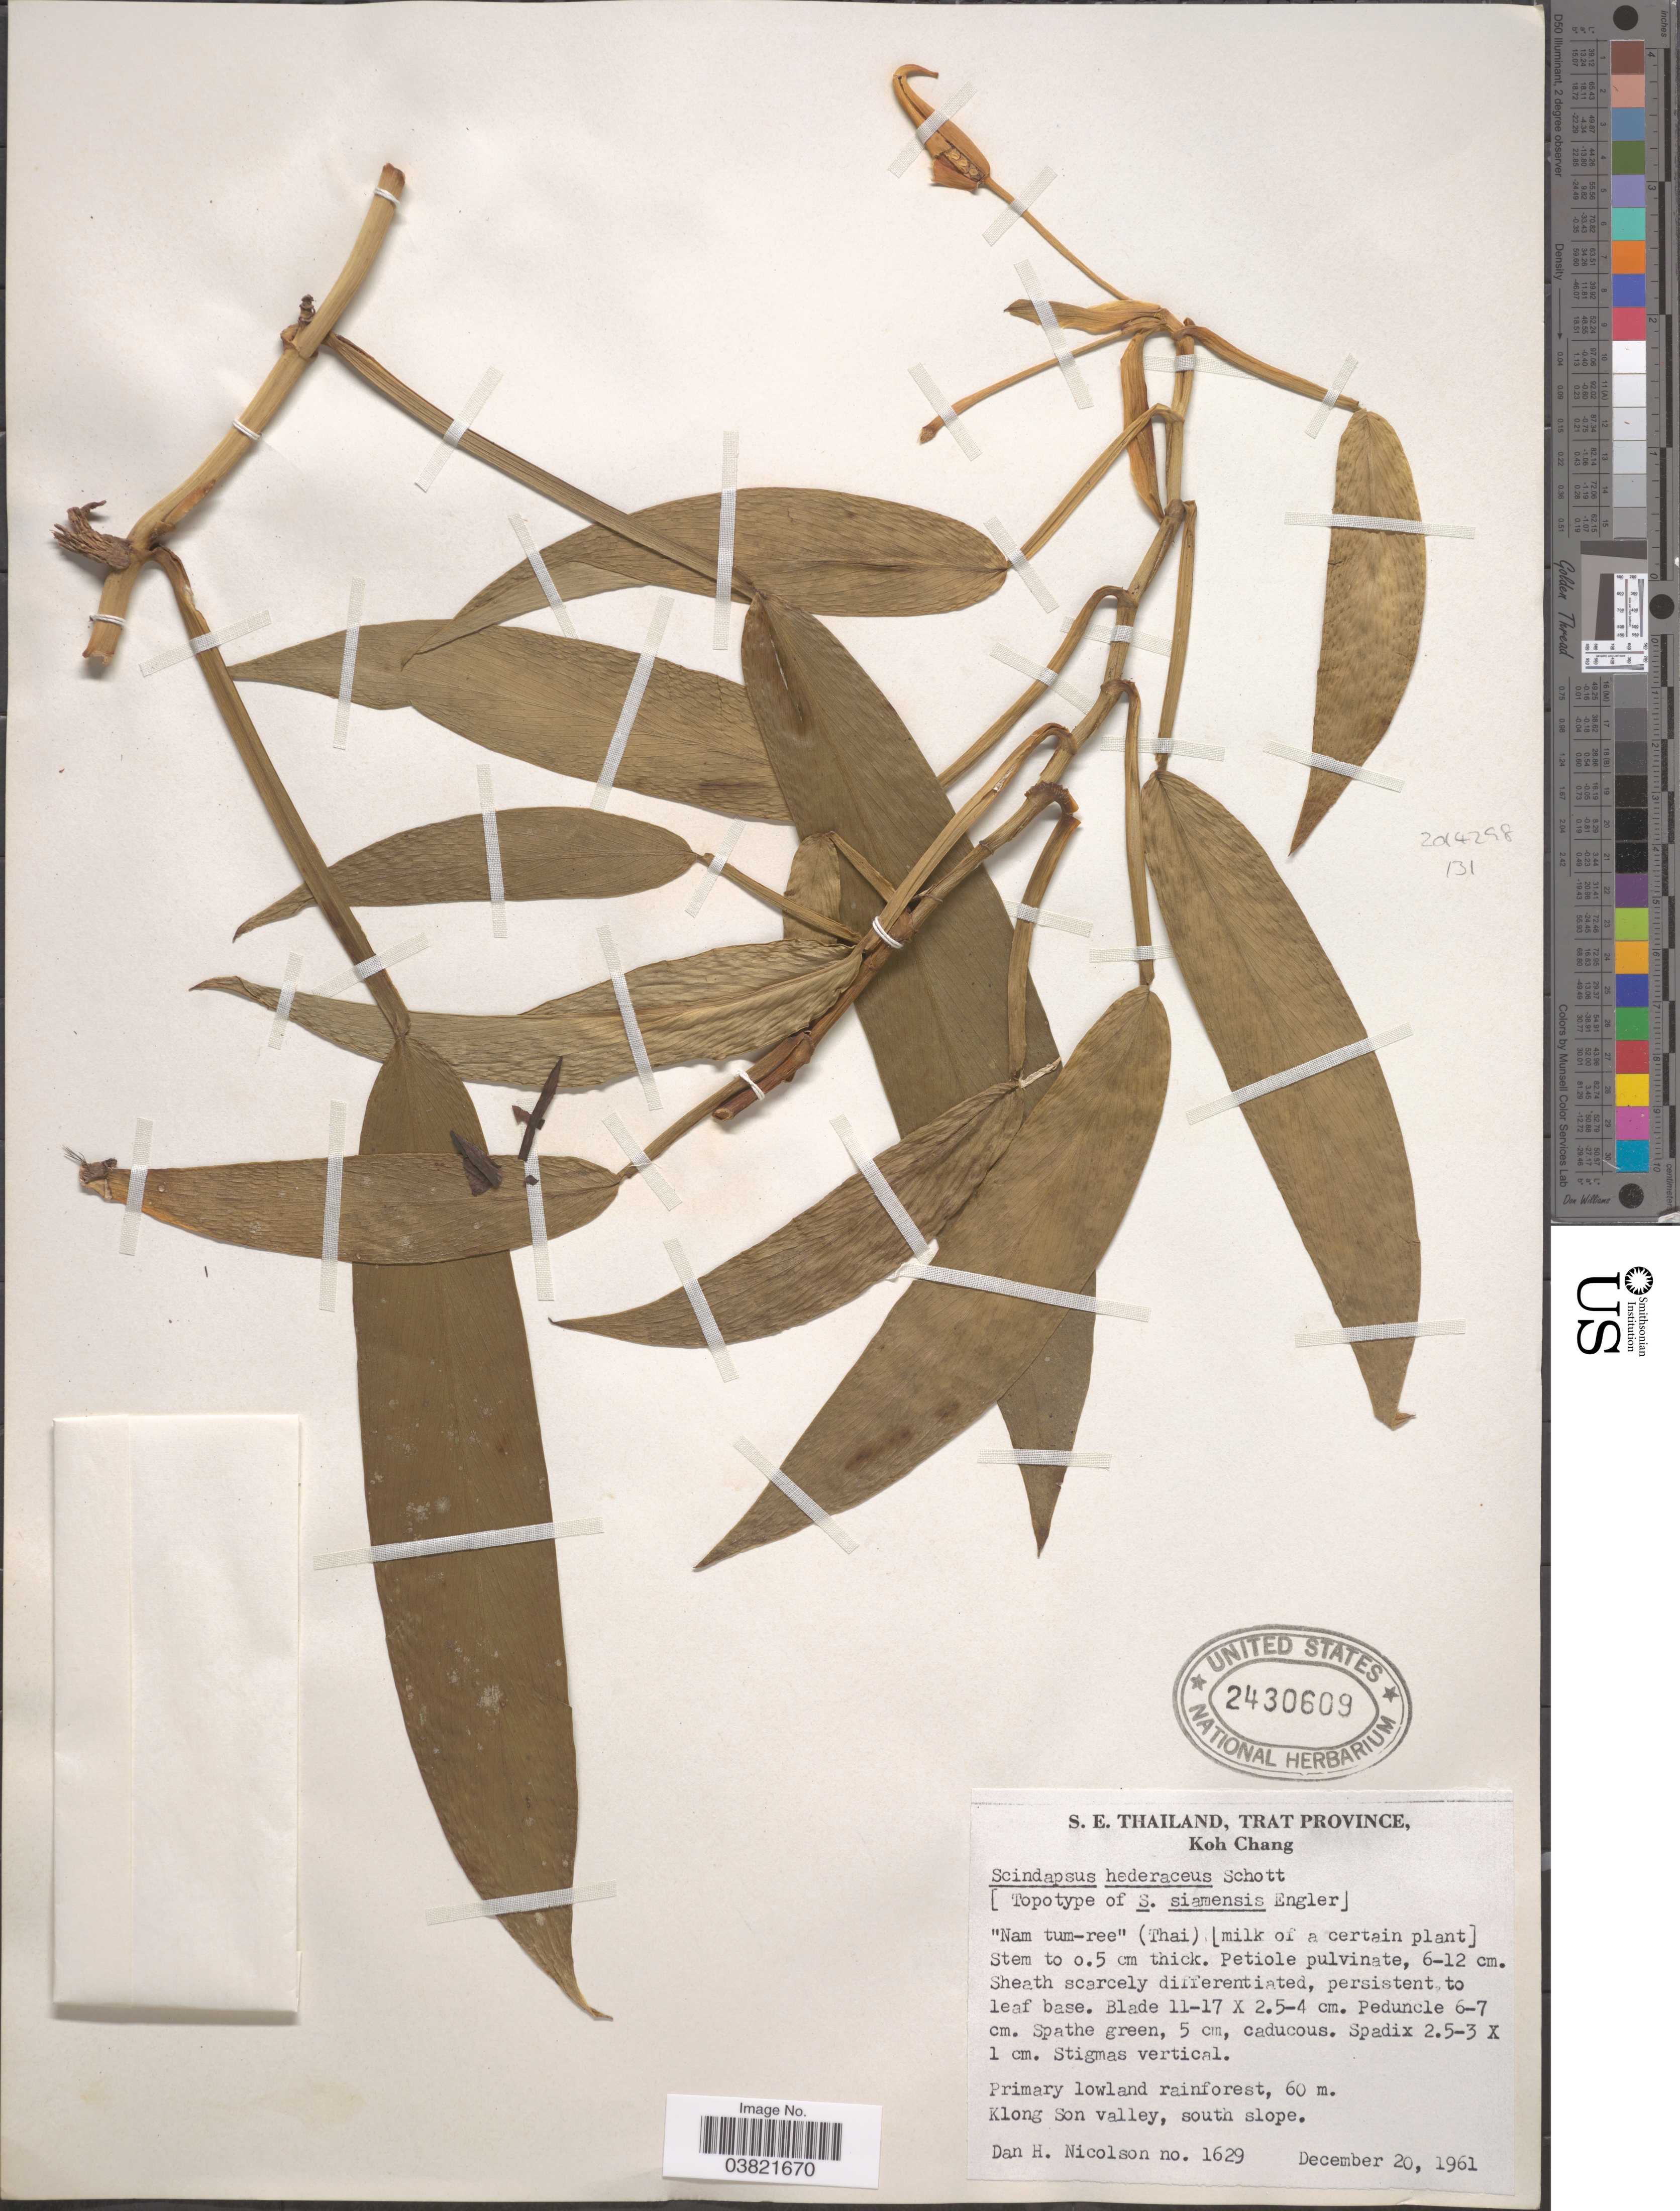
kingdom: Plantae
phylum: Tracheophyta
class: Liliopsida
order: Alismatales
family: Araceae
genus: Scindapsus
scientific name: Scindapsus hederaceus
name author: Miq.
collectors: D. H. Nicolson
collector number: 1629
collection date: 1961-12-20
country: Thailand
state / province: Trat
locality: S. E. Thailand, Koh Chang. Primary lowland rainforest, Klong Son Valley, south slope.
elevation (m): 60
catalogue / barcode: US 2430609